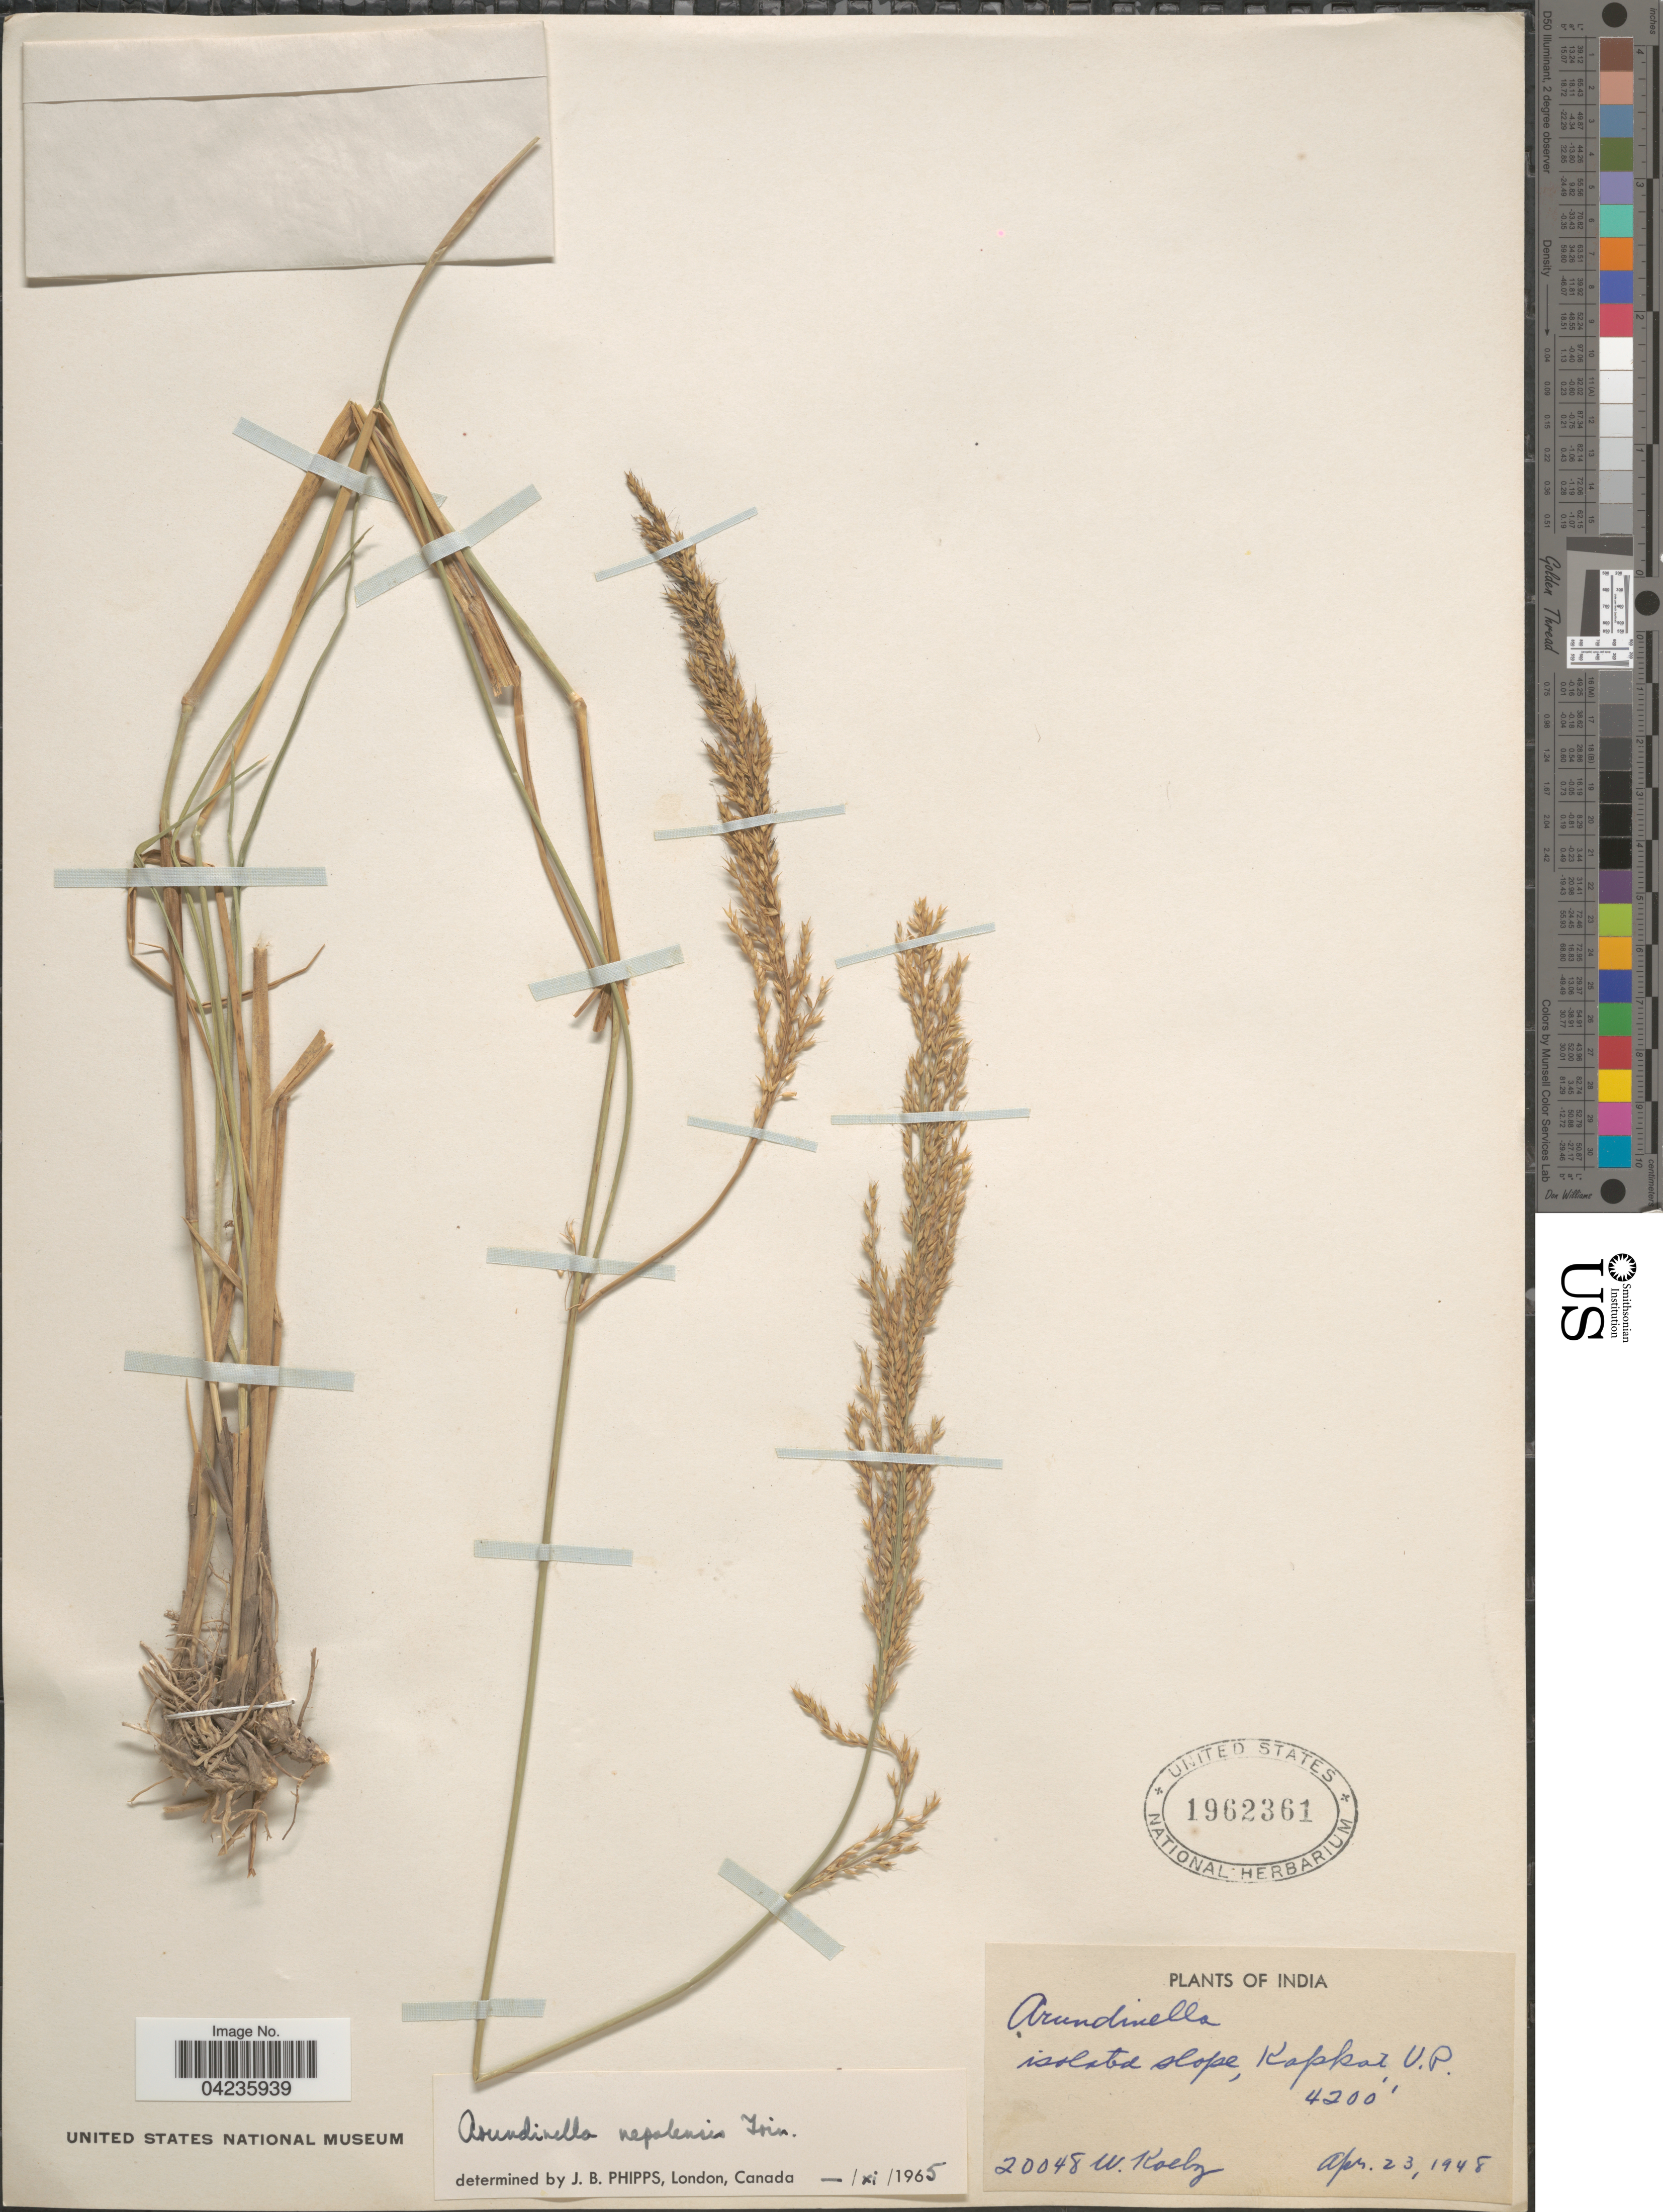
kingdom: Plantae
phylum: Tracheophyta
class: Liliopsida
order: Poales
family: Poaceae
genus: Arundinella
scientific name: Arundinella nepalensis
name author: Trin.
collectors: W. Koelz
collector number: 20048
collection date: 1948-04-23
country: India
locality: Kapkot U.P.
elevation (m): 1280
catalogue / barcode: US 1962361